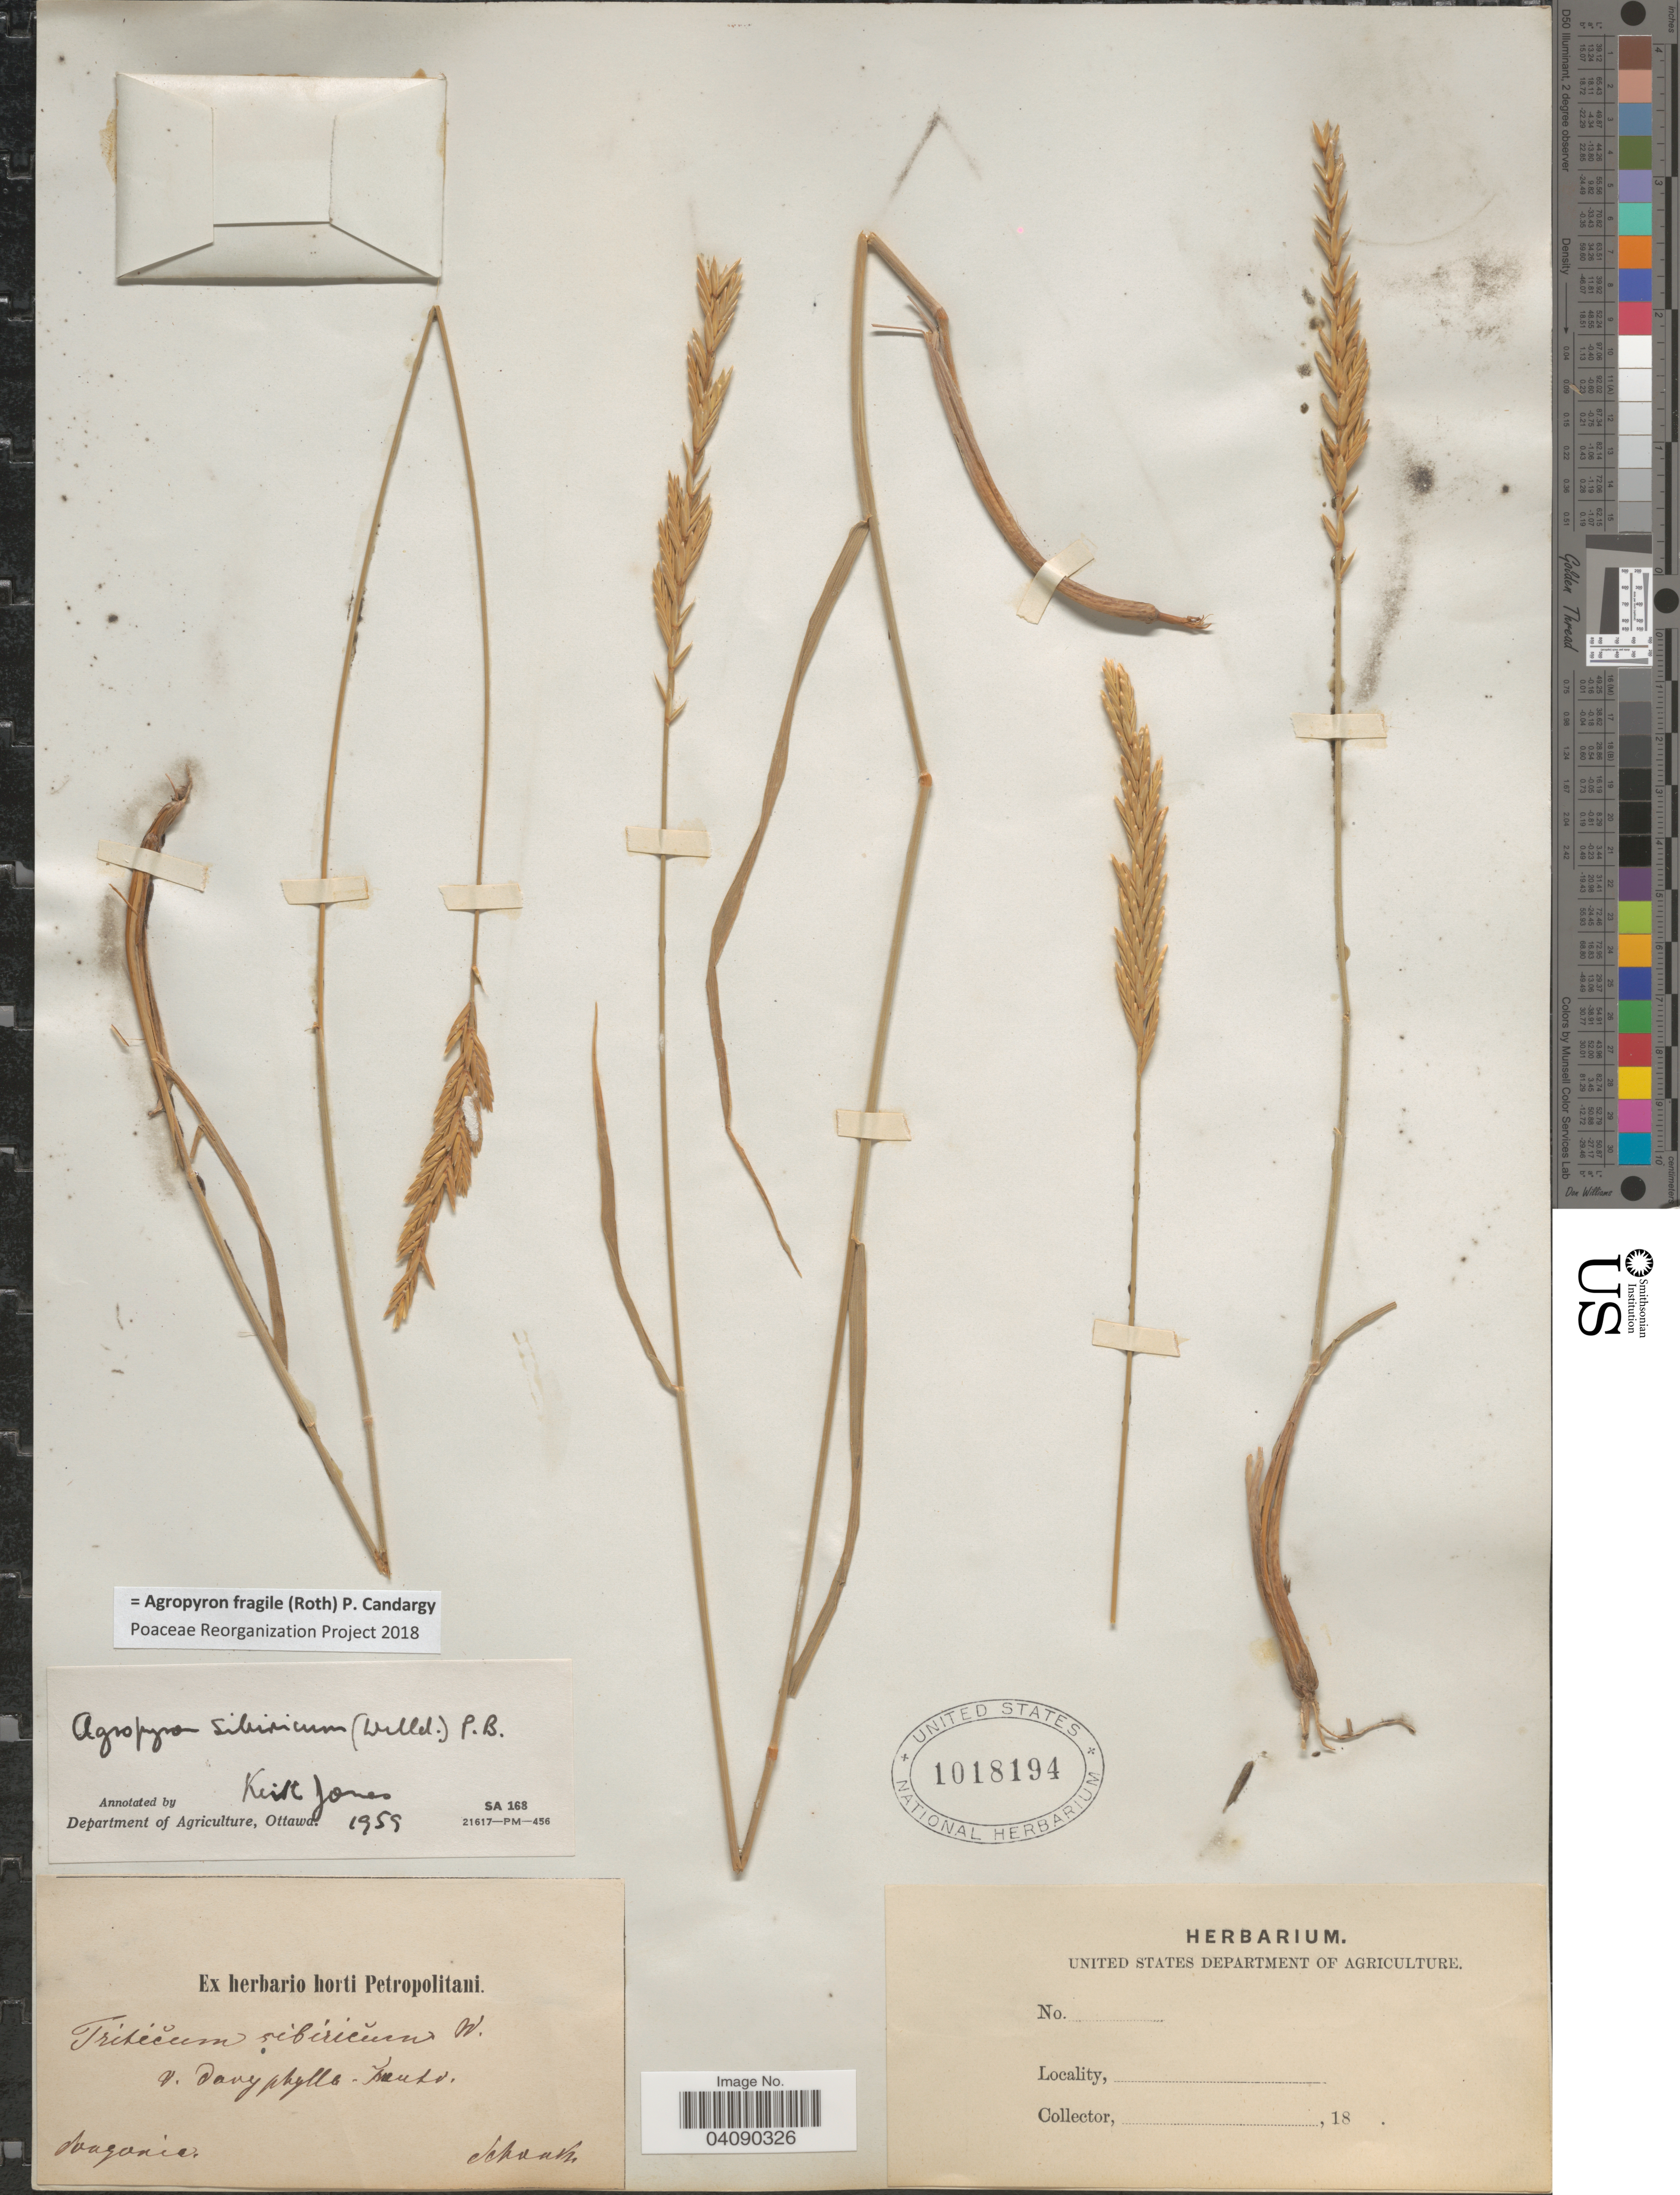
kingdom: Plantae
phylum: Tracheophyta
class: Liliopsida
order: Poales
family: Poaceae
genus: Agropyron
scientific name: Agropyron fragile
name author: (Roth) Candargy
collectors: A.G. Schrenk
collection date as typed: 18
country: Kyrgyzstan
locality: Songoria.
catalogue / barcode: US 1018194